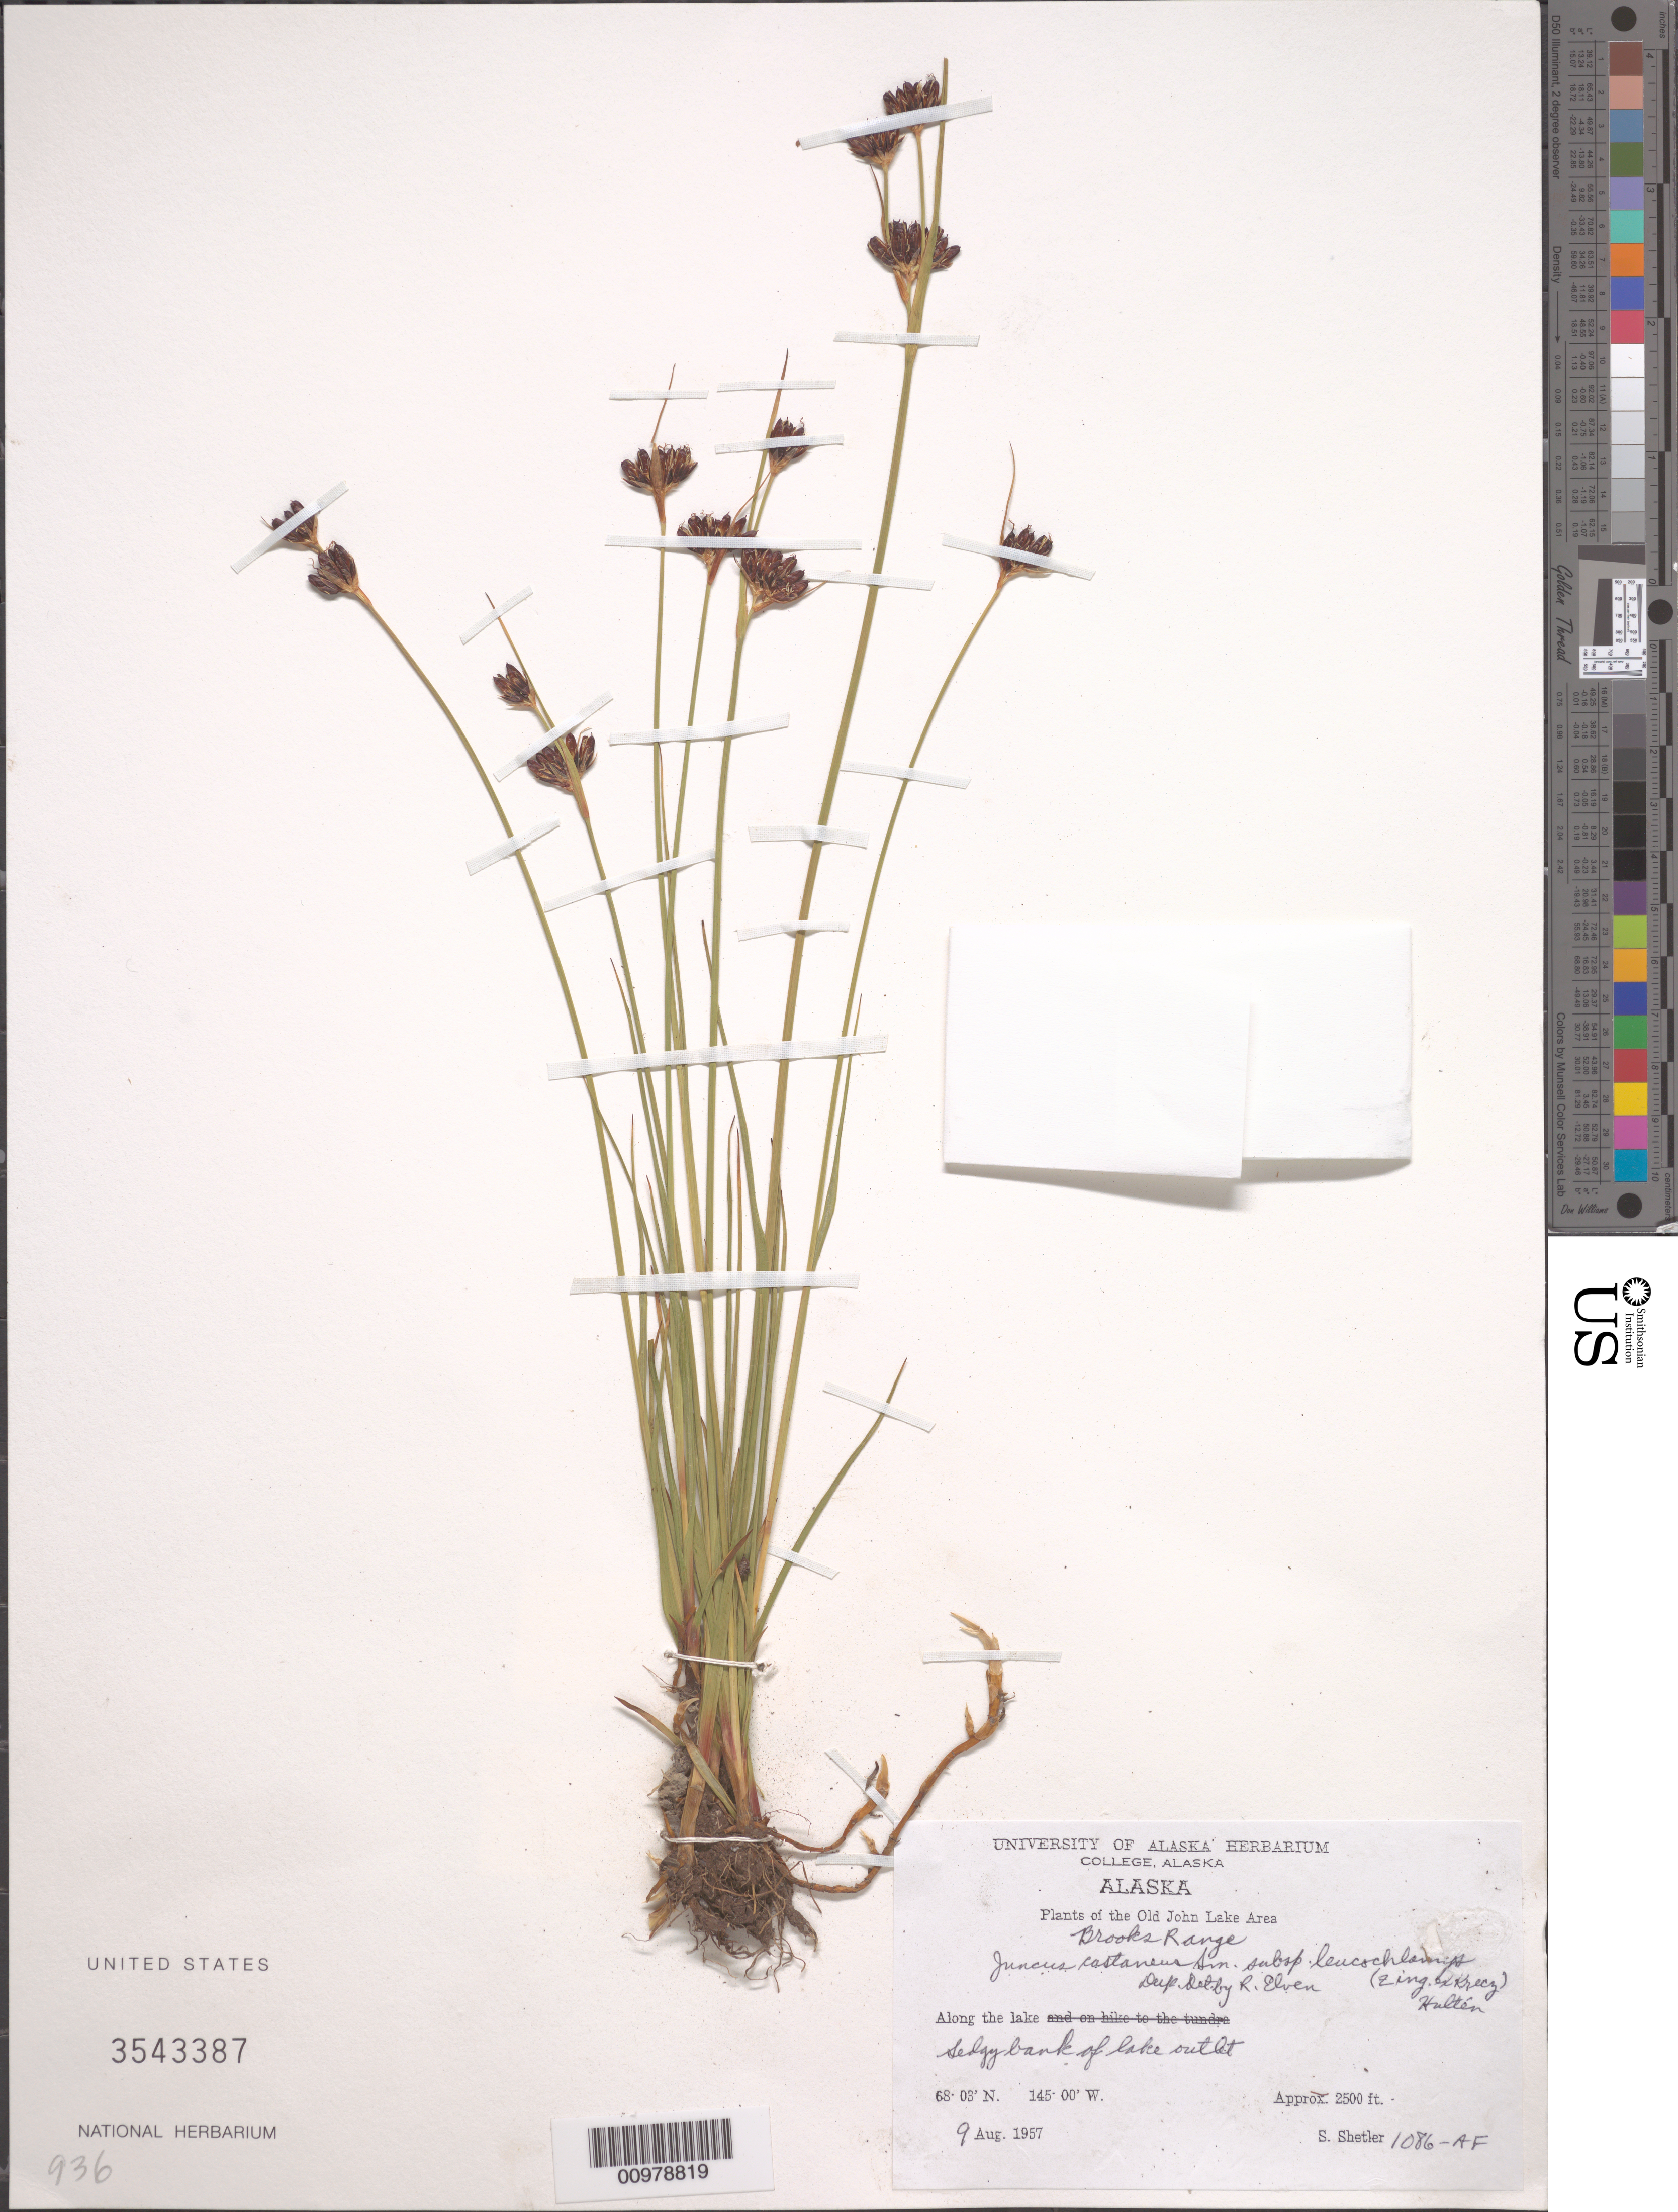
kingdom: Plantae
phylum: Tracheophyta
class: Liliopsida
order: Poales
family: Juncaceae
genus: Juncus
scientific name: Juncus castaneus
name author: Sm.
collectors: S. Shetler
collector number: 1086-AF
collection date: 1957-08-09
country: United States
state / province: Alaska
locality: The Old John Lake Area. Brooks Range. Along the lake, sedgy bank of lake outlet.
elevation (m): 762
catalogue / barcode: US 3543387